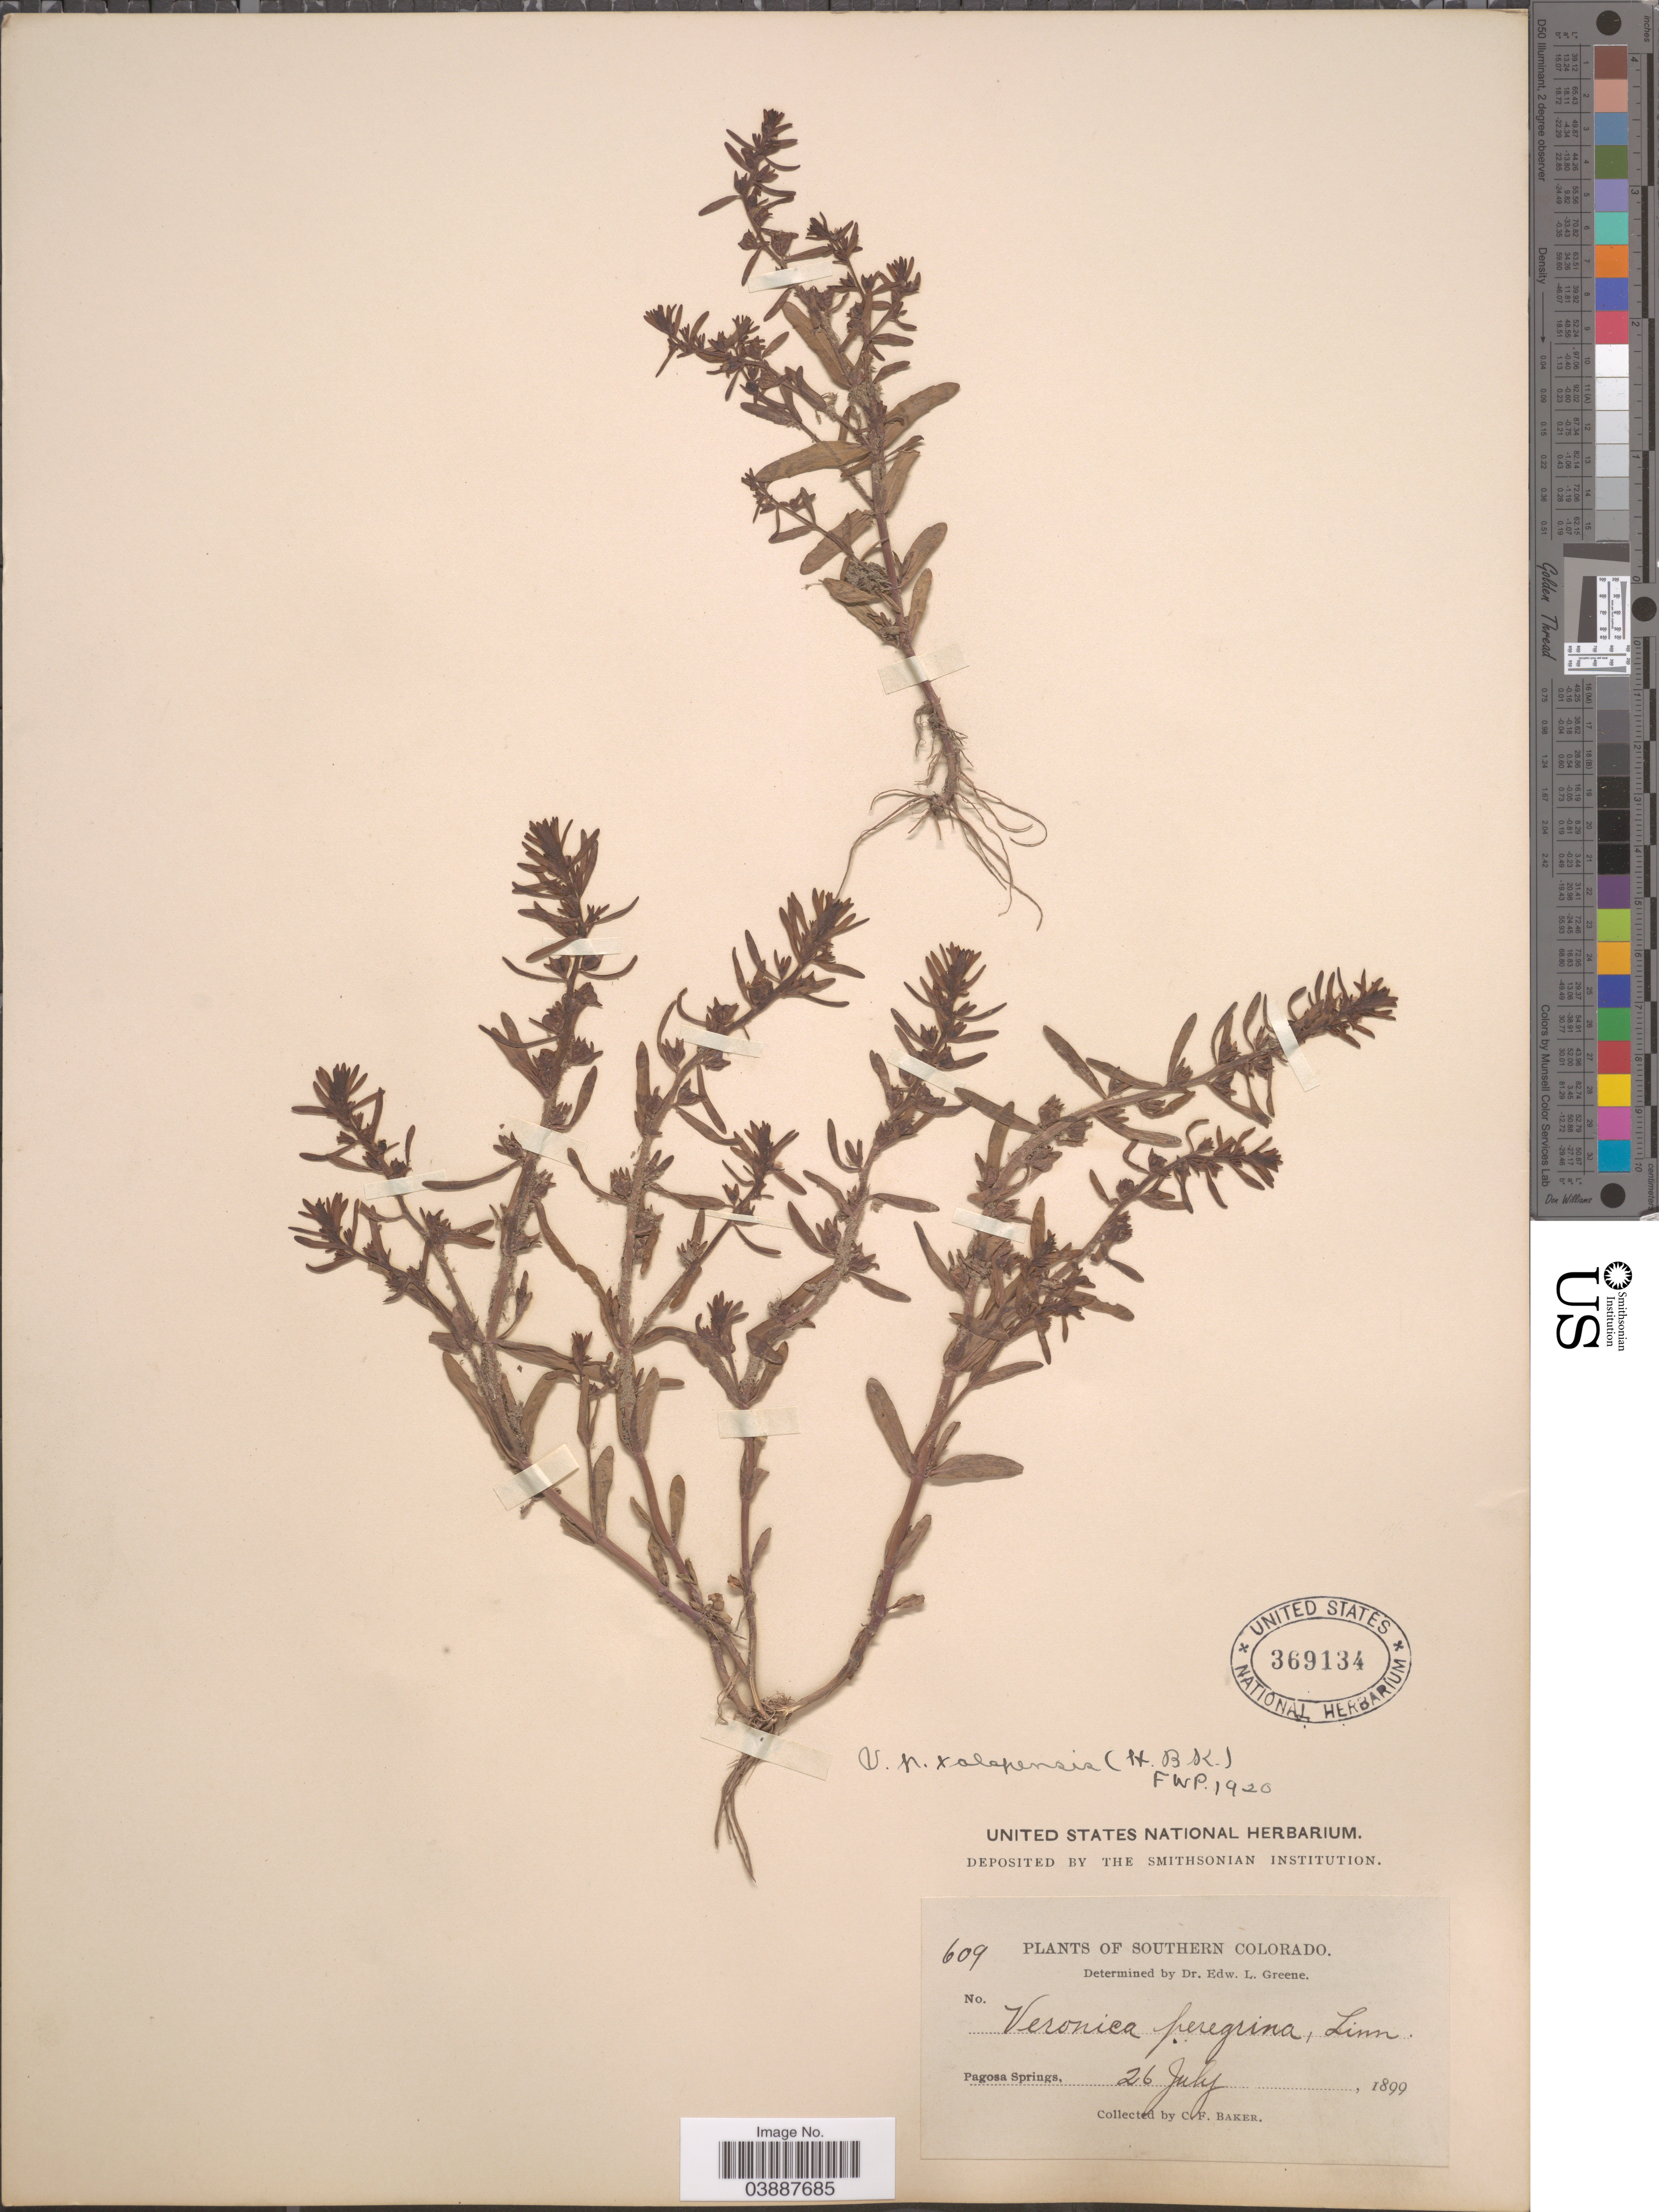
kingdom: Plantae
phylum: Tracheophyta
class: Magnoliopsida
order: Lamiales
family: Plantaginaceae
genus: Veronica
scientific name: Veronica peregrina var. xalapensis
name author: Kunth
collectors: C. F. Baker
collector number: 609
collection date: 1899-07-26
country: United States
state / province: Colorado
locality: Southern Colorado. Pagosa Springs.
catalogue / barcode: US 369134